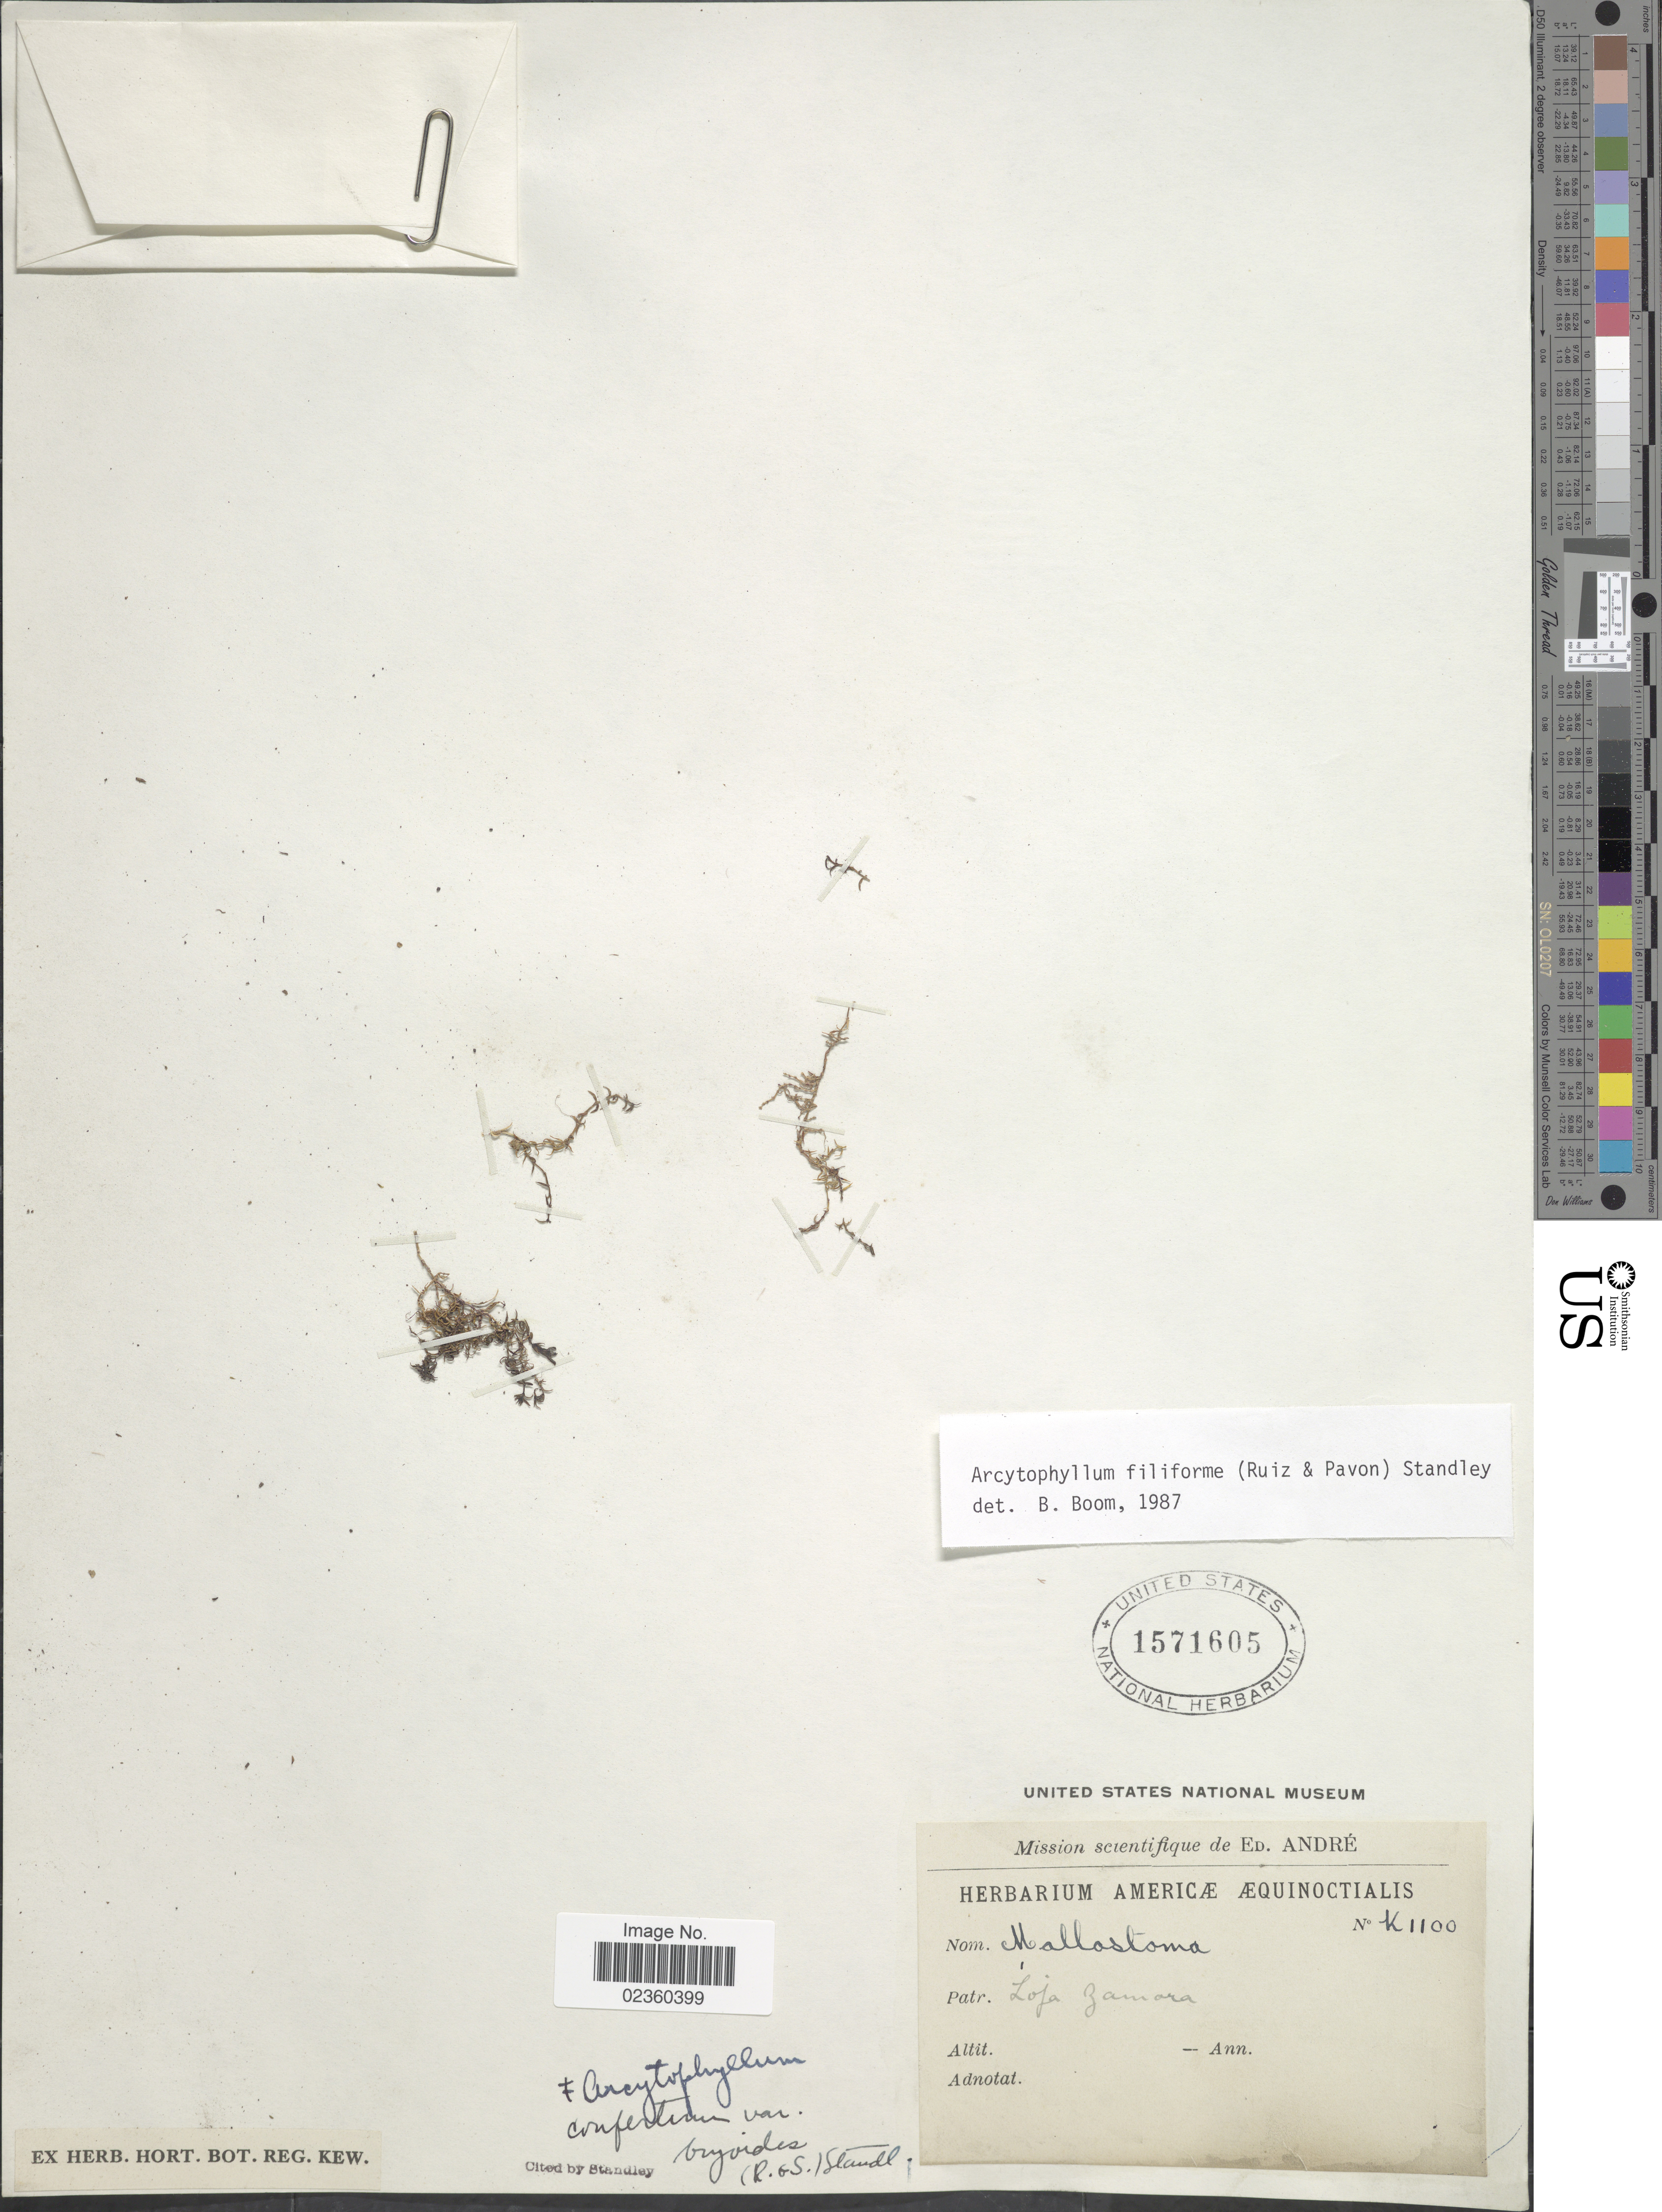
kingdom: Plantae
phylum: Tracheophyta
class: Magnoliopsida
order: Gentianales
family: Rubiaceae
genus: Arcytophyllum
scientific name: Arcytophyllum filiforme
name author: (Ruiz & Pav.) Standl.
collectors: E. Andre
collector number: K 1100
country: Bolivia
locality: Loja Zamora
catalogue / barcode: US 1571605